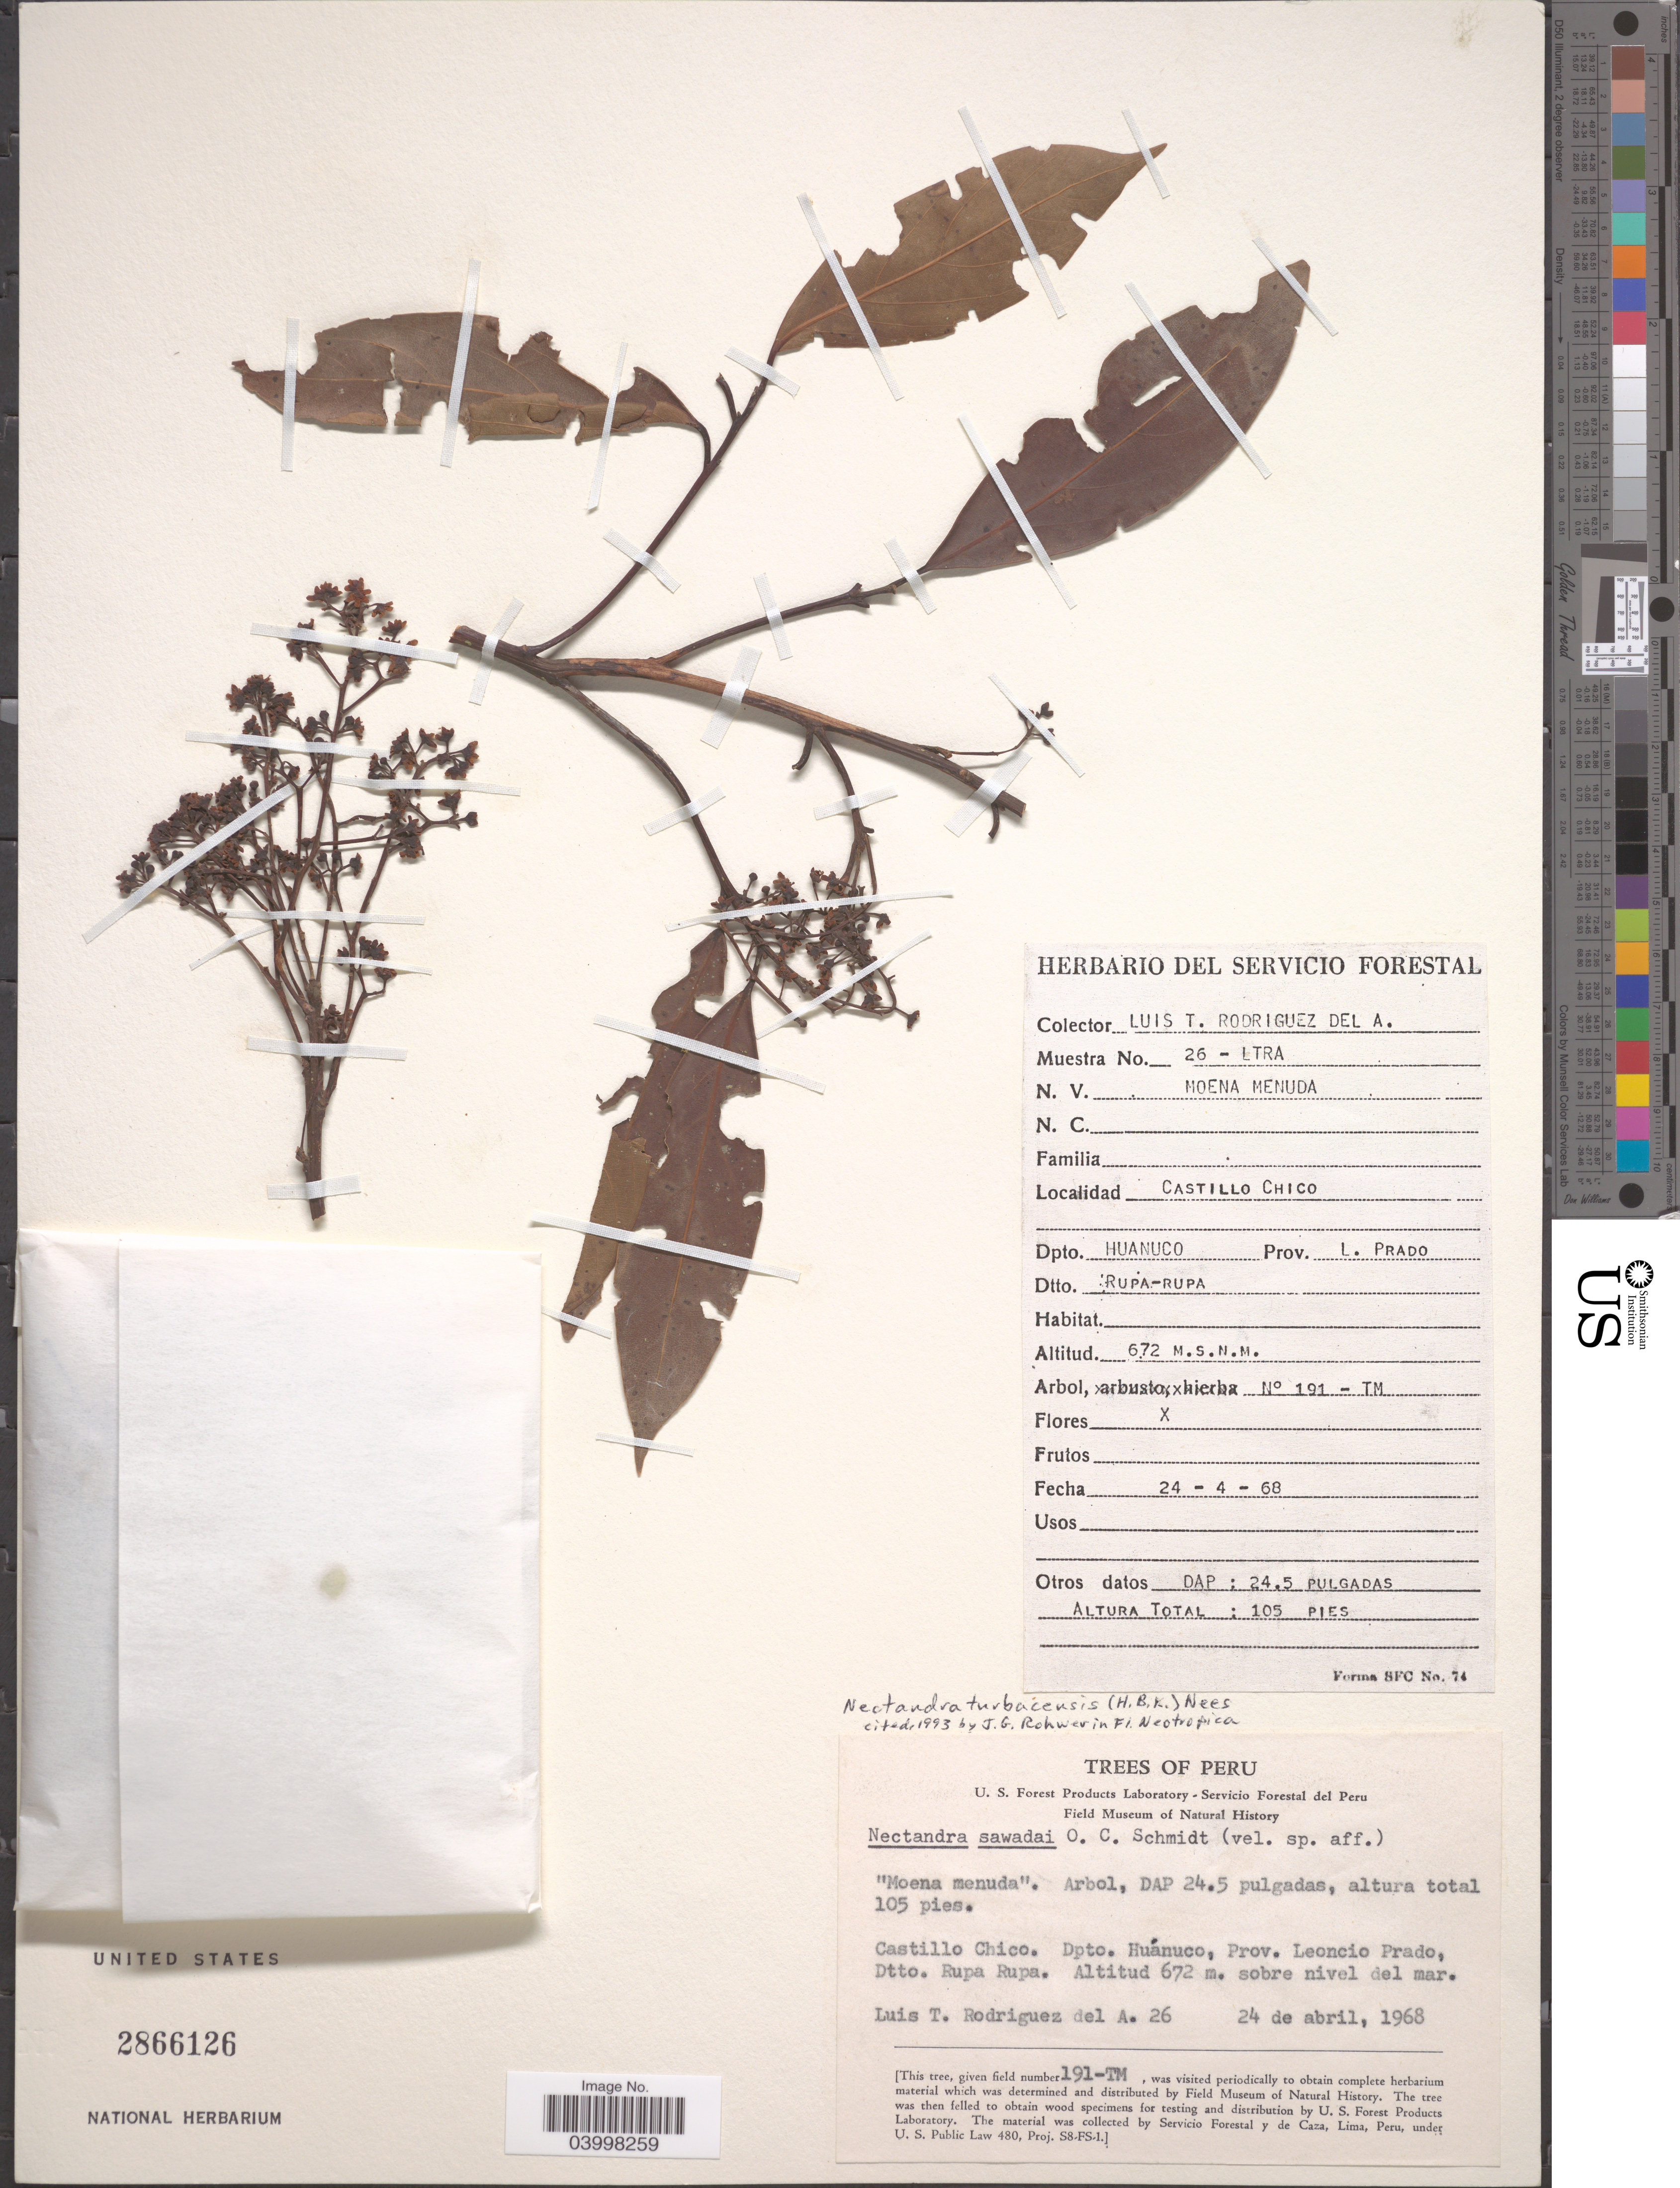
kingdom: Plantae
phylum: Tracheophyta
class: Magnoliopsida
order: Laurales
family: Lauraceae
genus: Nectandra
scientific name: Nectandra turbacensis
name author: (Kunth) Nees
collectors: L. T. Rodriquez del A.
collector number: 26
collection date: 1968-04-24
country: Peru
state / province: Huánuco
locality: Castillo Chico. Dpto. Huánuco, Prov. Leoncio Prado, Dtto. Rupa-Rupa.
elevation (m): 672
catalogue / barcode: US 2866126